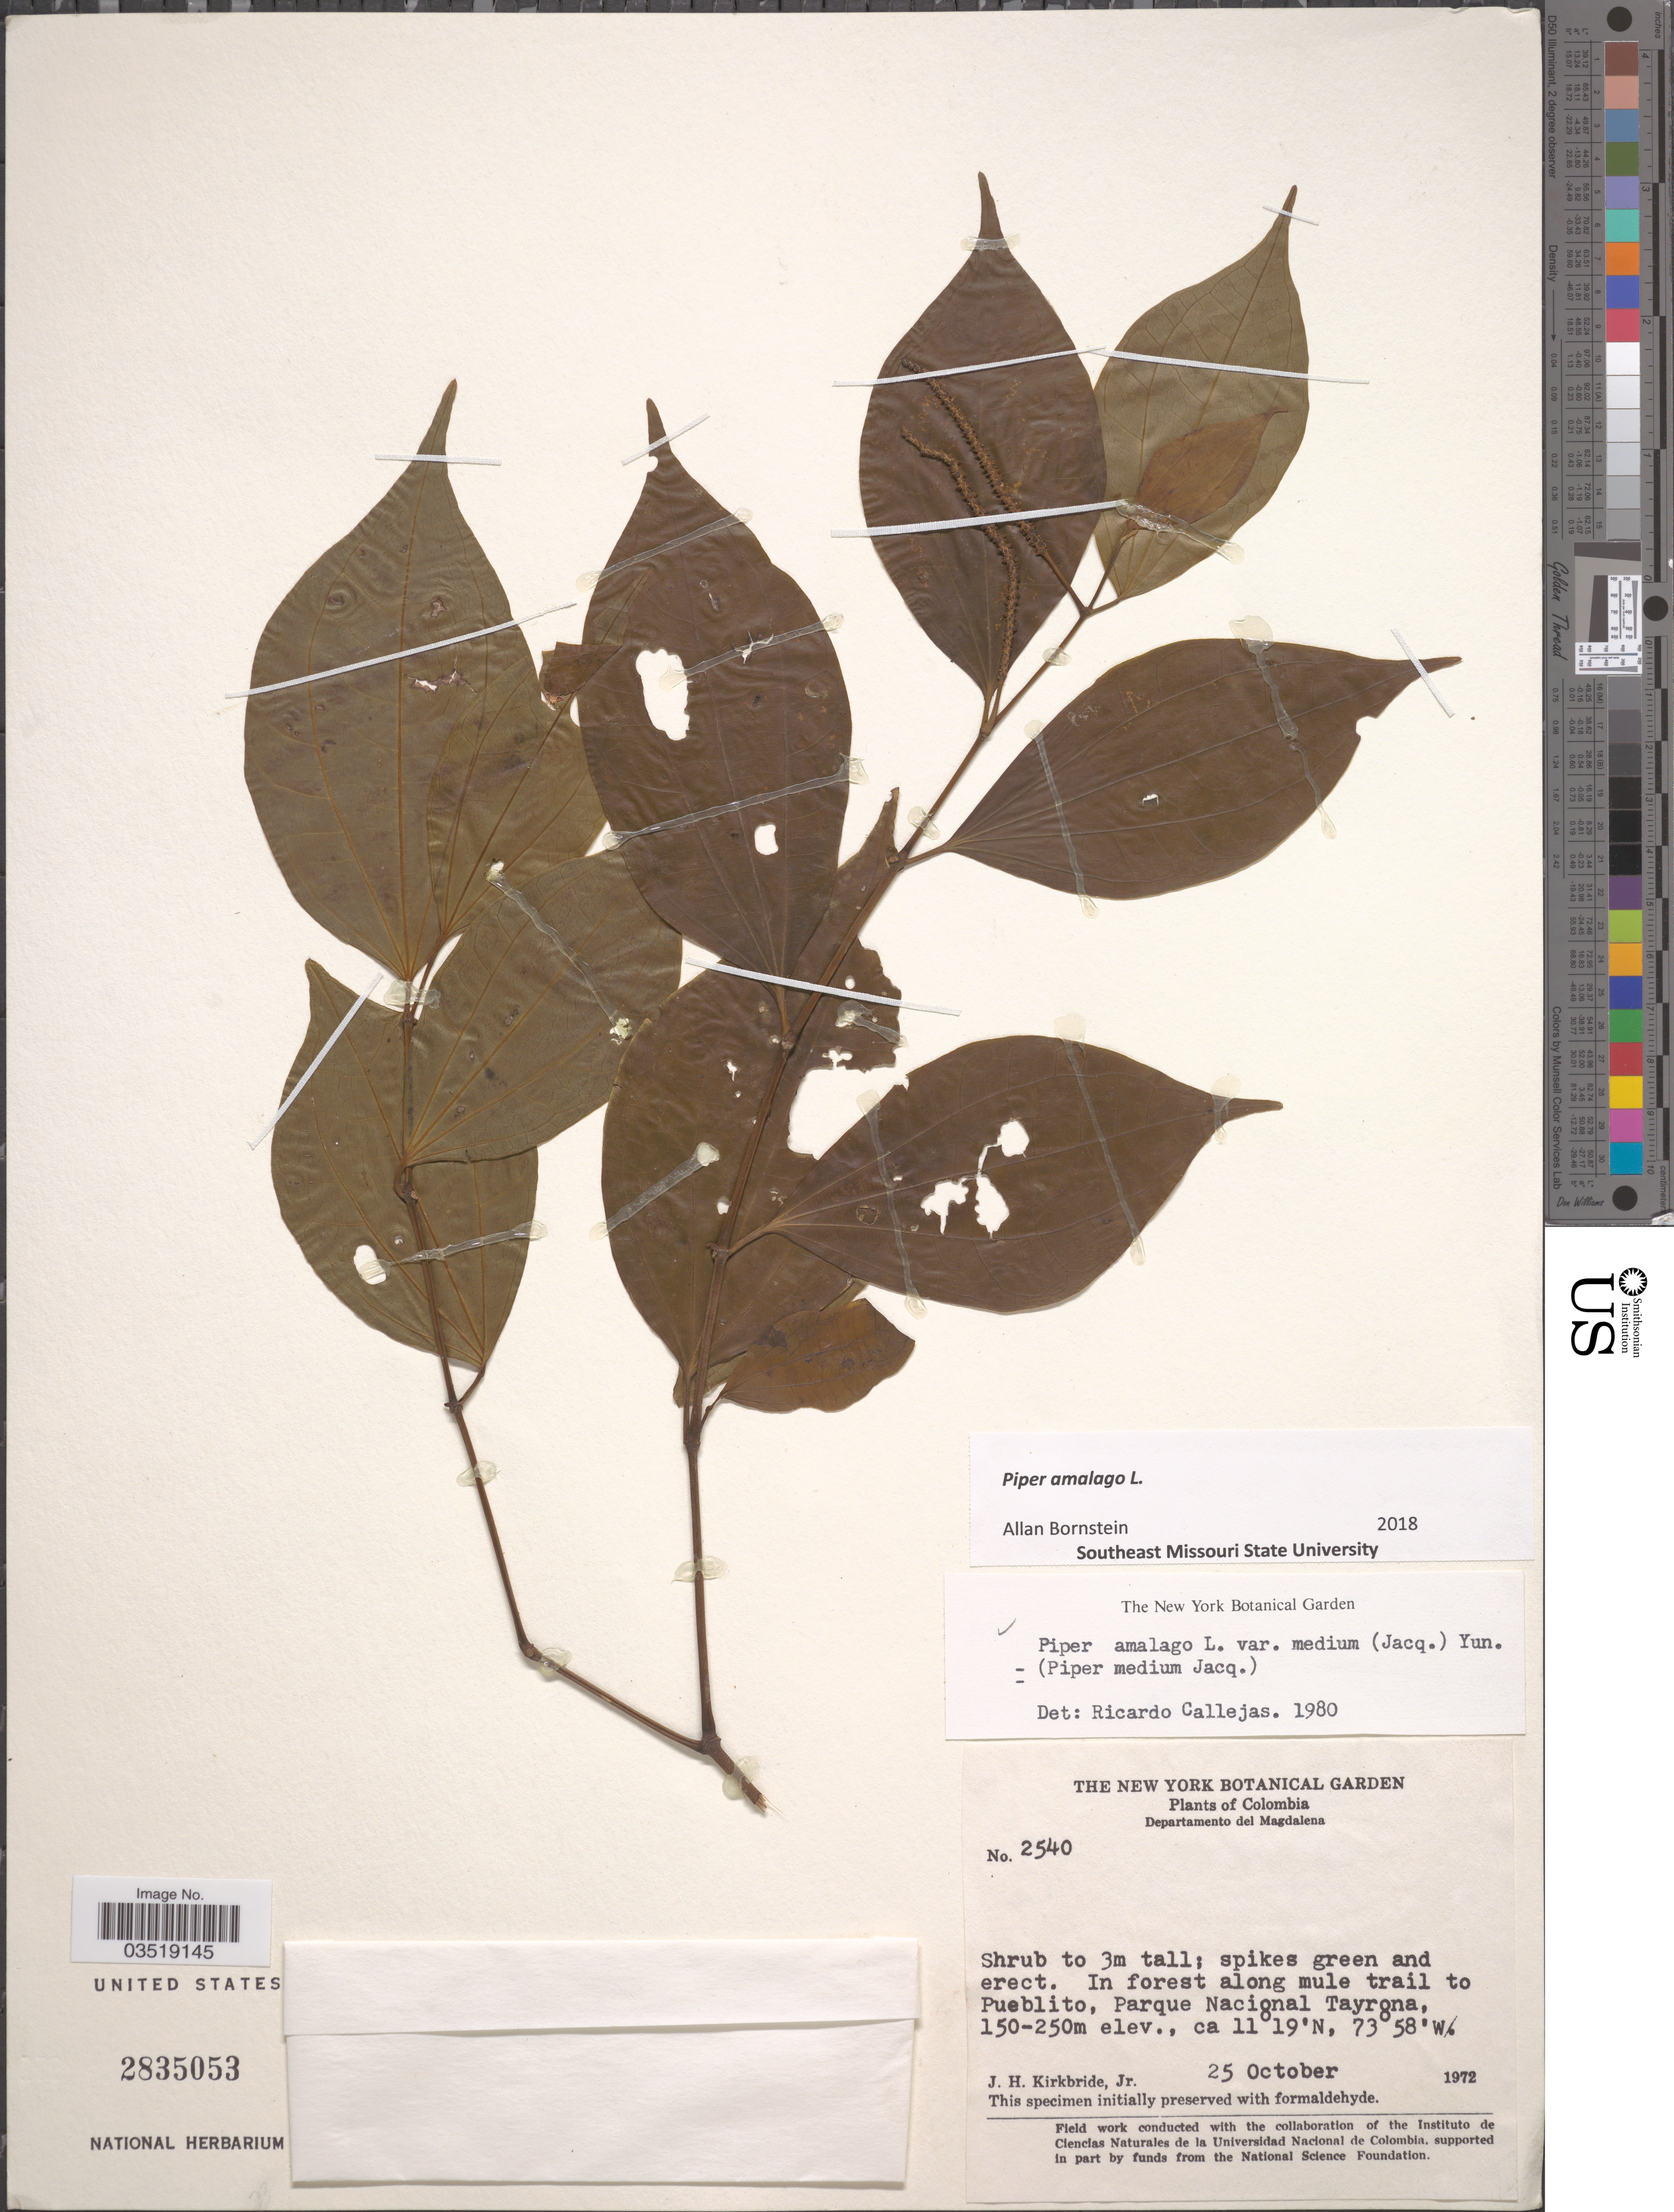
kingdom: Plantae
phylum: Tracheophyta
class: Magnoliopsida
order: Piperales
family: Piperaceae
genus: Piper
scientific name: Piper amalago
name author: L.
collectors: J. H. Kirkbride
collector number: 2540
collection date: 1972-10-25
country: Colombia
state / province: Magdalena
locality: Departemento del Magdalena. In forest along mule trail to Pueblito, Parque Nacional Tayrona.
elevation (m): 150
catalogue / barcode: US 2835053